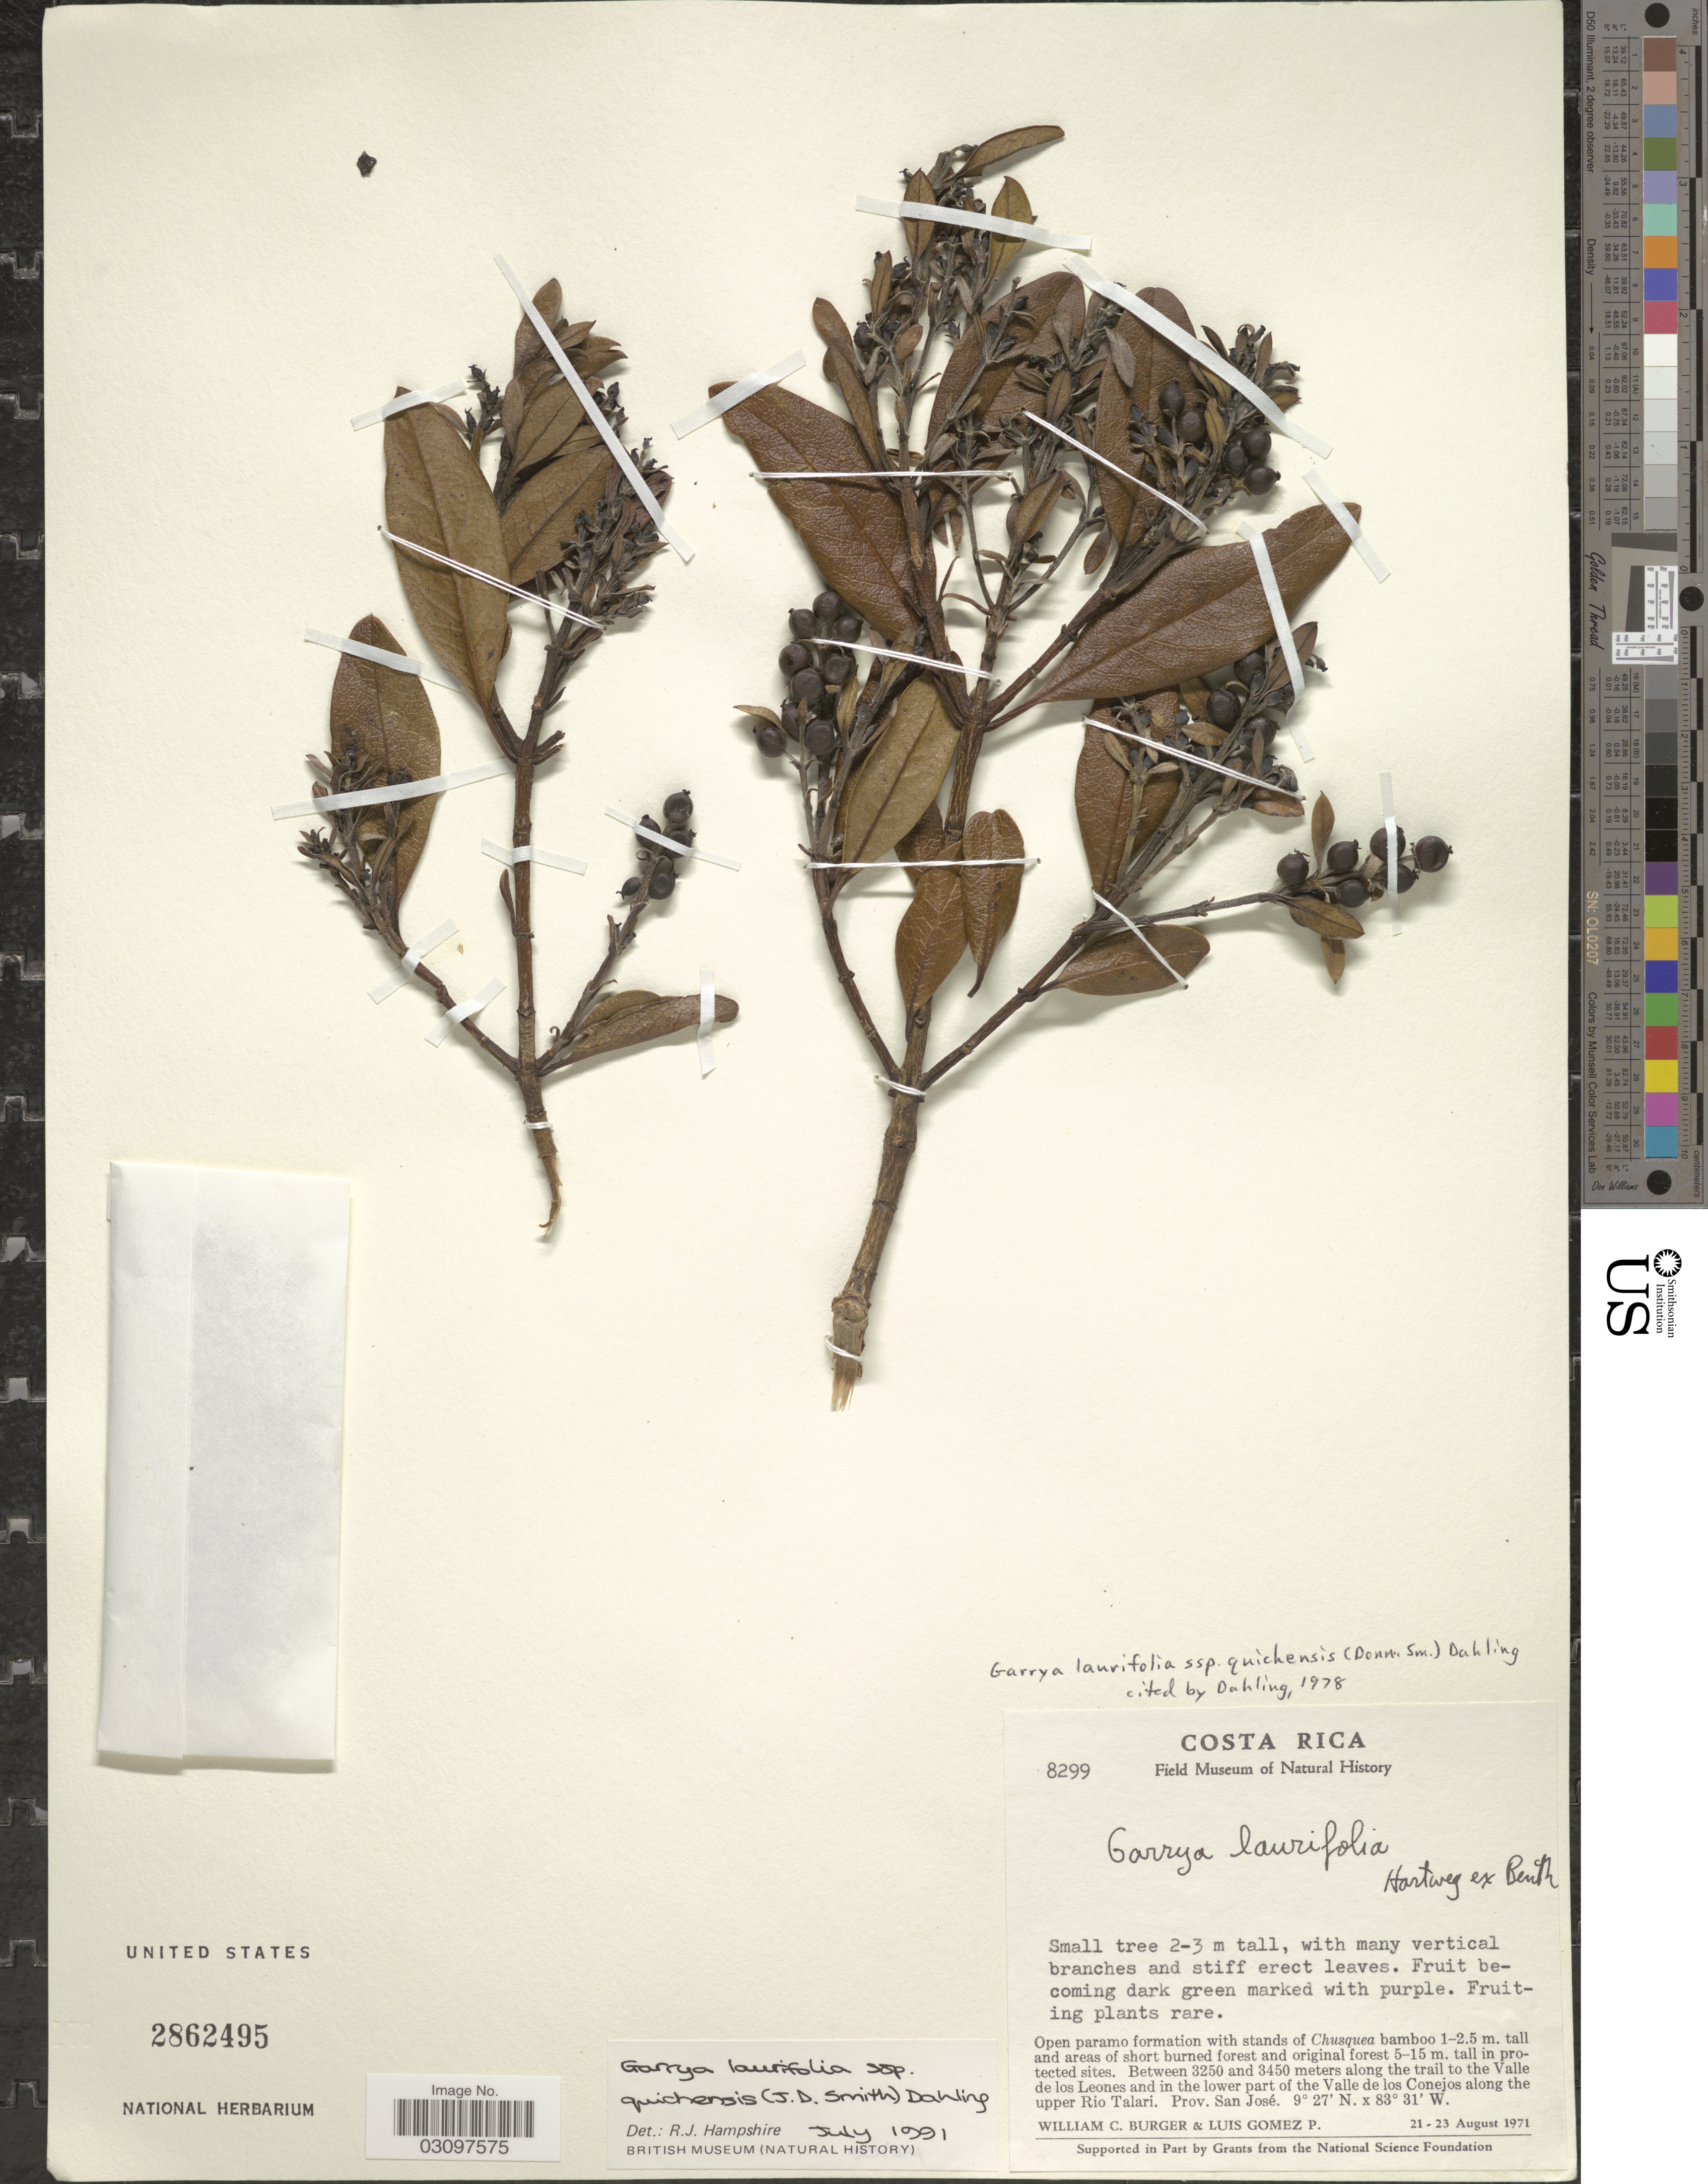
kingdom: Plantae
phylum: Tracheophyta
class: Magnoliopsida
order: Garryales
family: Garryaceae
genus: Garrya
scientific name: Garrya laurifolia subsp. quichensis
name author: (Donn. Sm.) Dahling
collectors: W. Burger & L. D. Gómez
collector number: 8299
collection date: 1971-08-21/1971-08-23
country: Costa Rica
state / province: San José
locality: Along the trail to the Valle de los Leones and in the lower part of the Valle de los Conejos along the upper Rio Talari.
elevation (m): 3250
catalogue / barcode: US 2862495